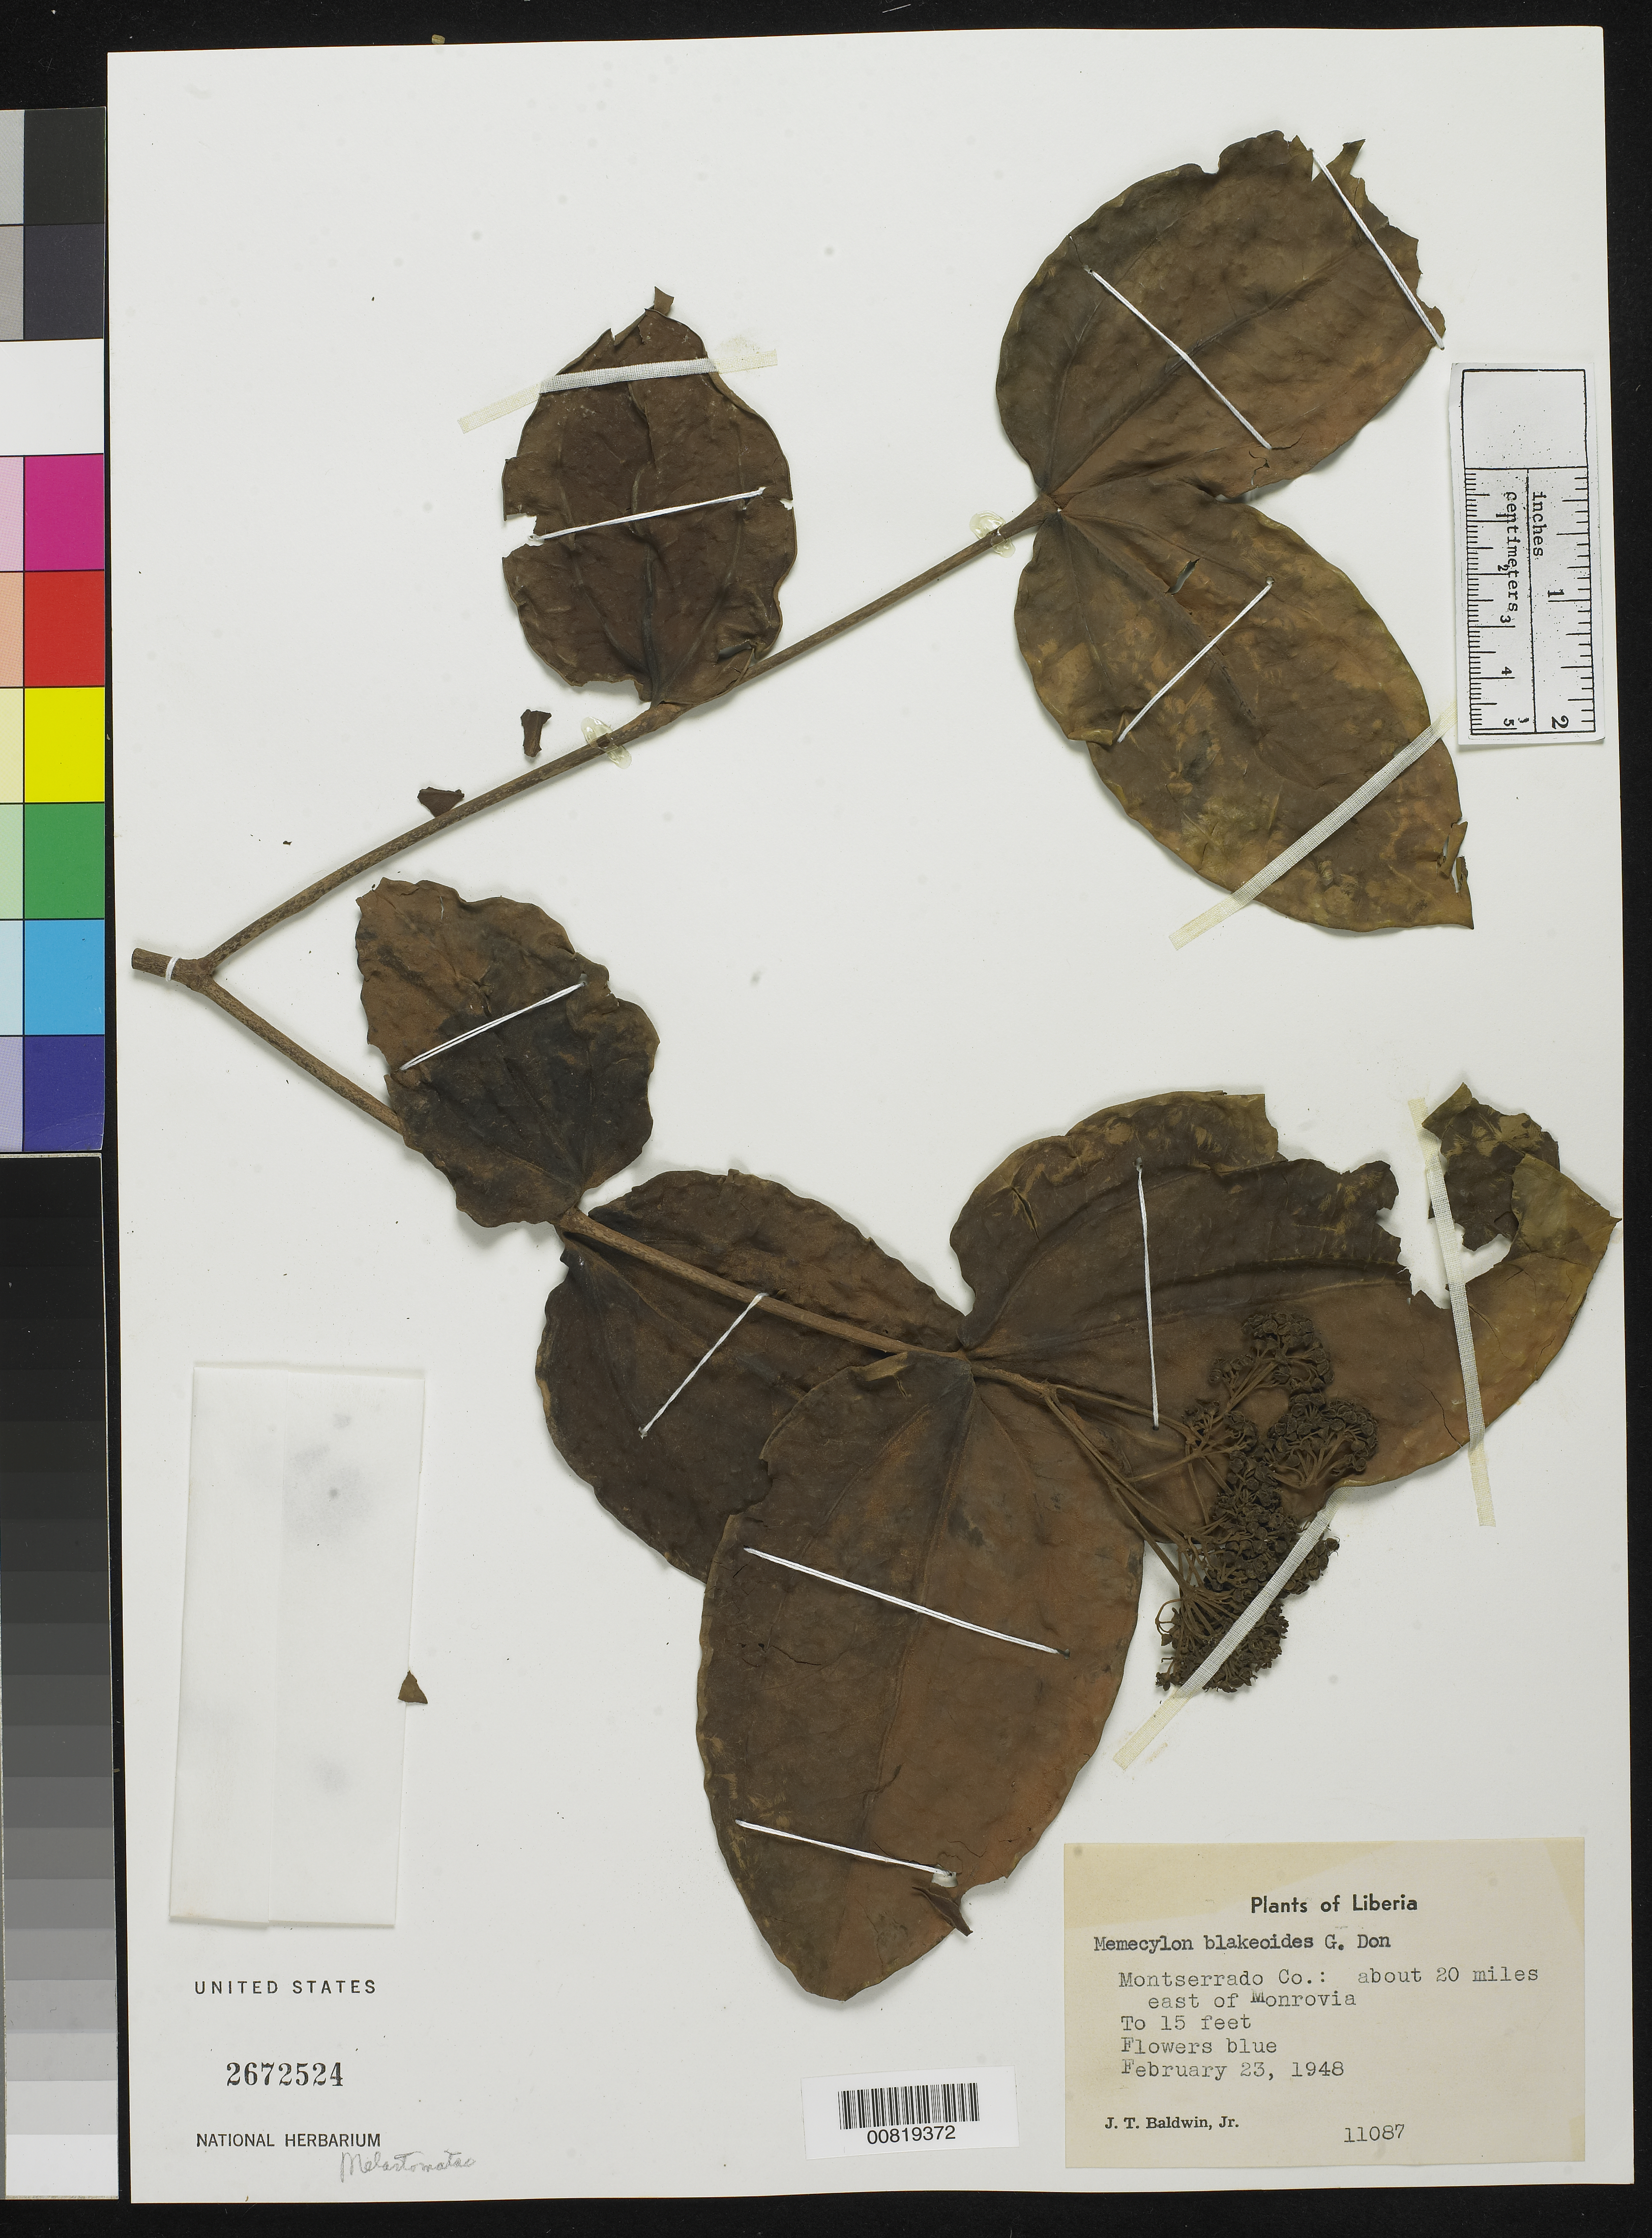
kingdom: Plantae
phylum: Tracheophyta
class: Magnoliopsida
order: Myrtales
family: Melastomataceae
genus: Memecylon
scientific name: Memecylon blakeoides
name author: G. Don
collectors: J. T. Baldwin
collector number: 11087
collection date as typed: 23 Feb 1948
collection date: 1948-02-23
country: Liberia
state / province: Montserrado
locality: about 20 miles E of Monrovia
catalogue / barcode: US 2672524